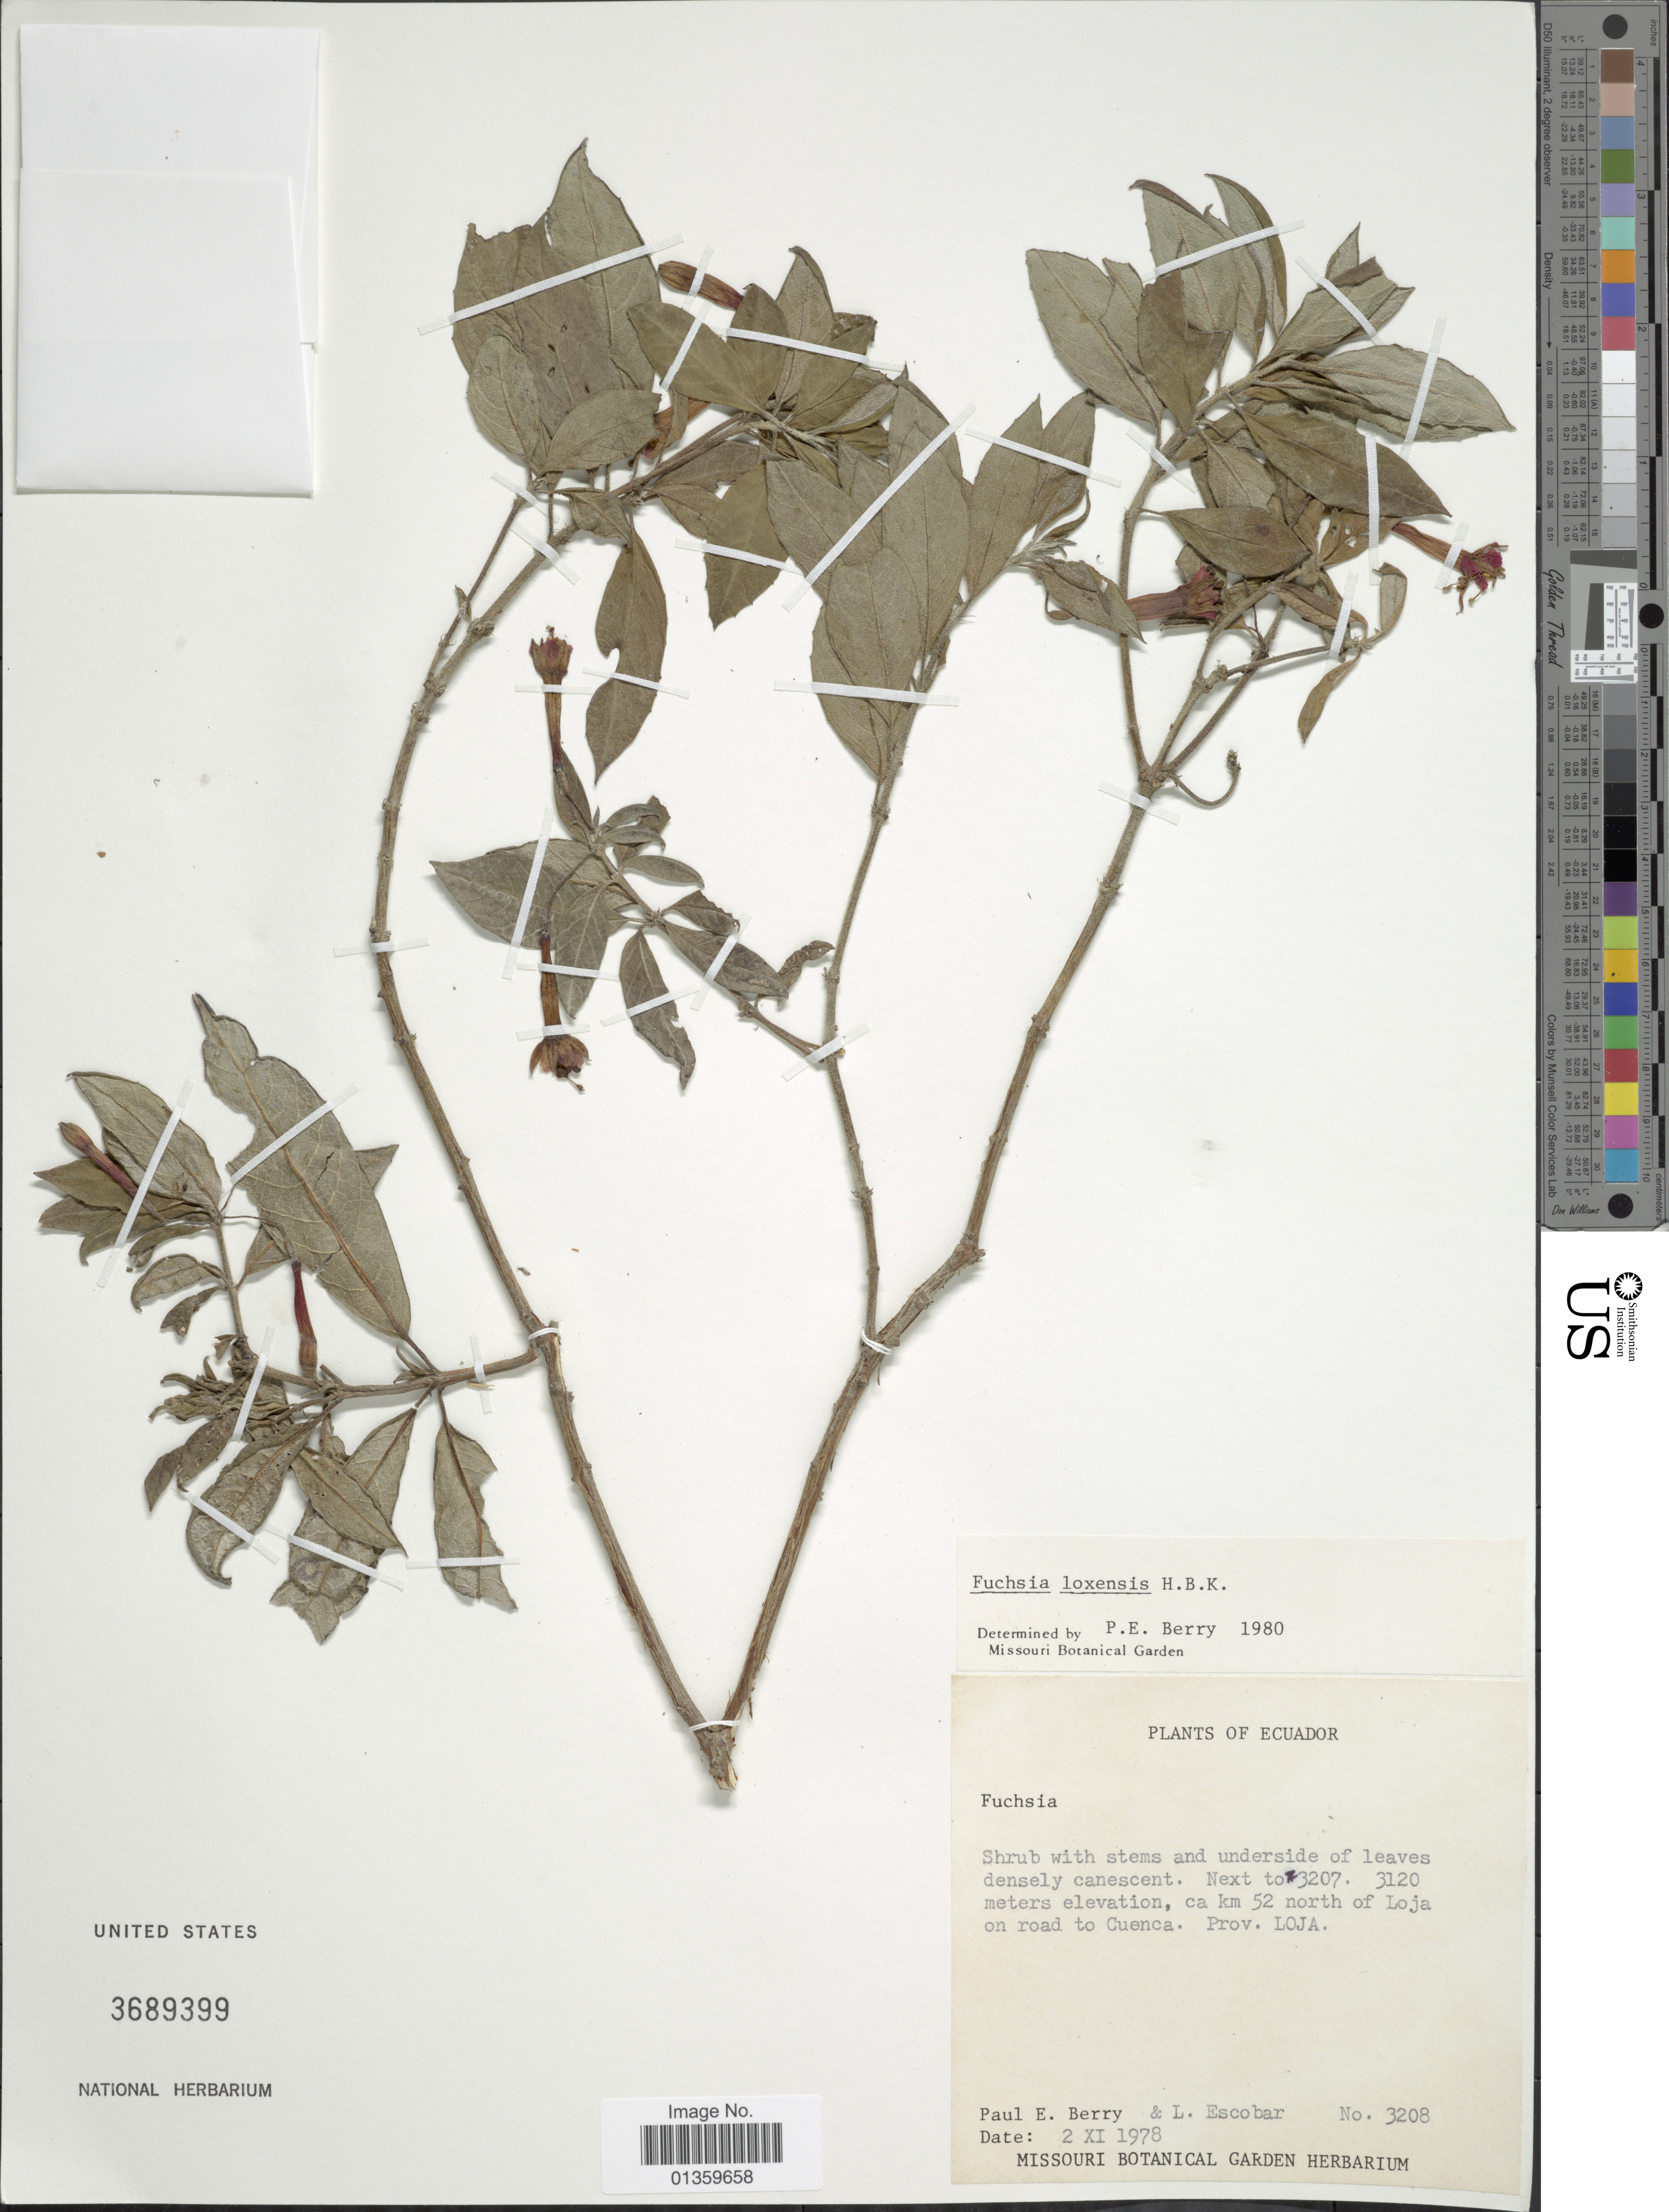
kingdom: Plantae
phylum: Tracheophyta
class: Magnoliopsida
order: Myrtales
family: Onagraceae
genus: Fuchsia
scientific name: Fuchsia loxensis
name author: Kunth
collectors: P. E. Berry & L. Escobar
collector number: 3208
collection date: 1978-11-02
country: Ecuador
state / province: Loja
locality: Ca km 52 north of Loja on road to Cuenca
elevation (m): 3120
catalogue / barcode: US 3689399